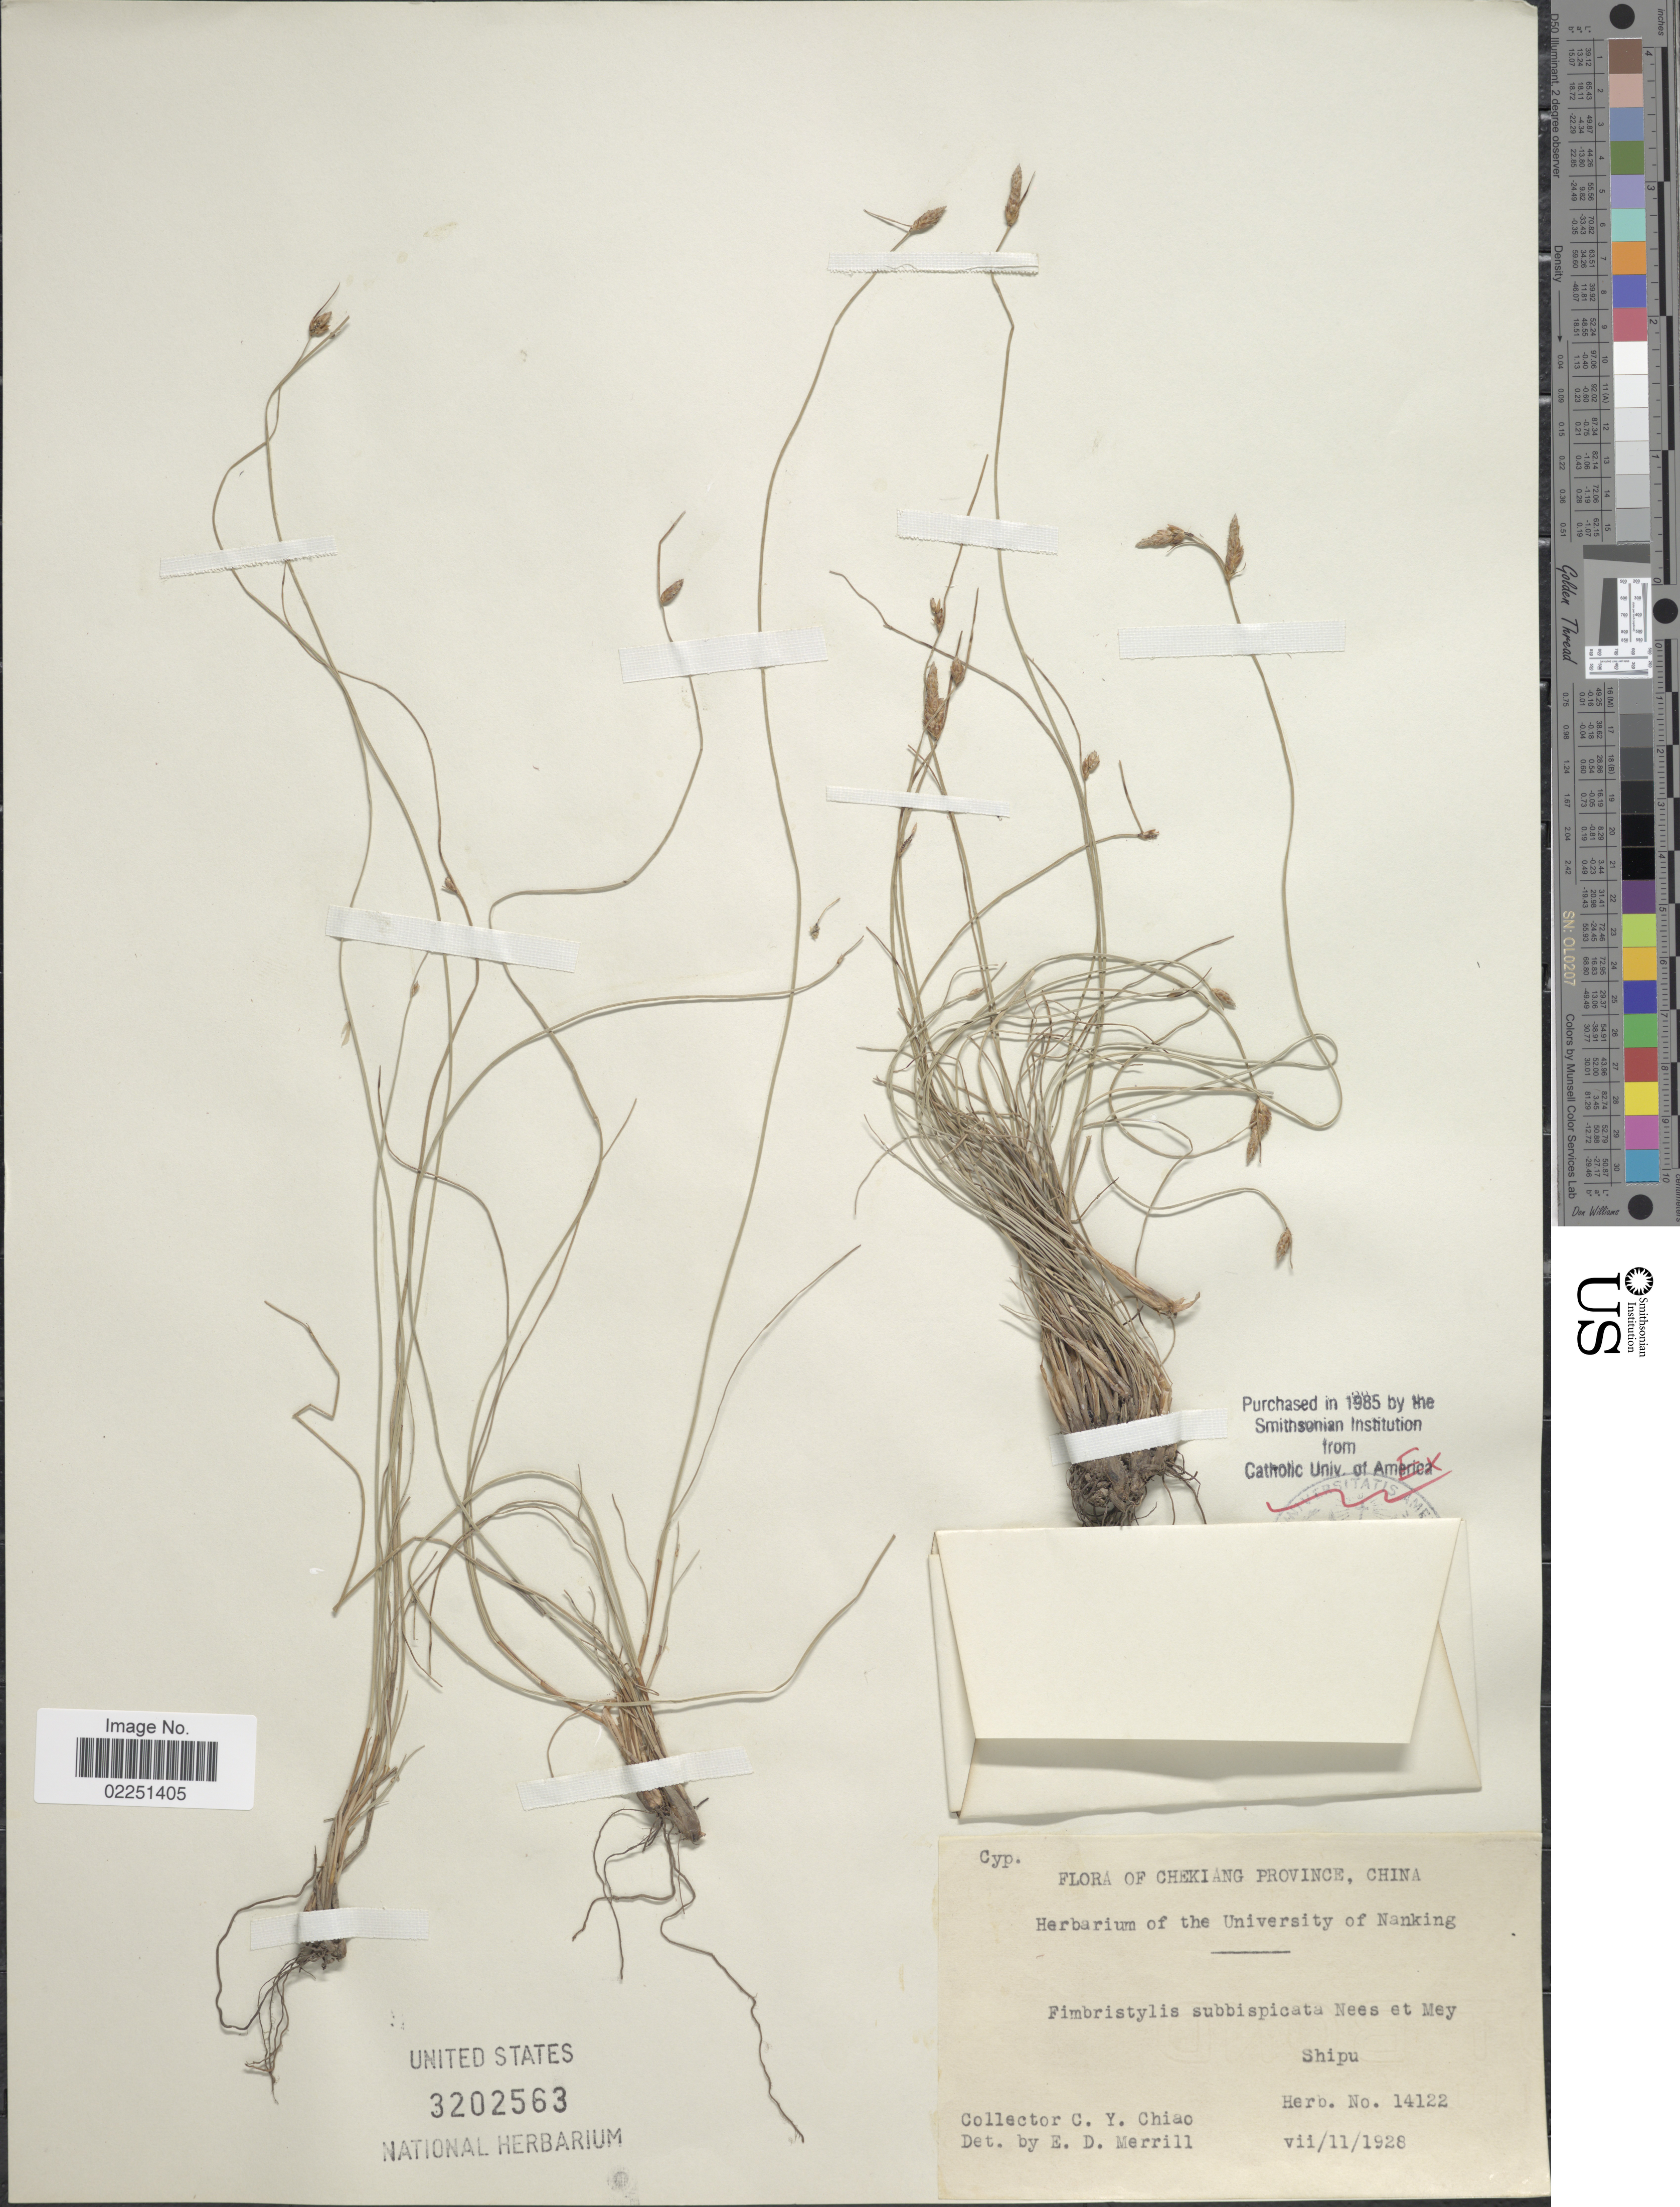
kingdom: Plantae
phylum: Tracheophyta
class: Liliopsida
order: Poales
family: Cyperaceae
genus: Fimbristylis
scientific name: Fimbristylis subbispicata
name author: Nees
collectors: C. Y. Chiao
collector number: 14122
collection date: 1928-07-11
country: China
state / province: Zhejiang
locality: Chekiang Province, Shipu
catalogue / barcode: US 3202563